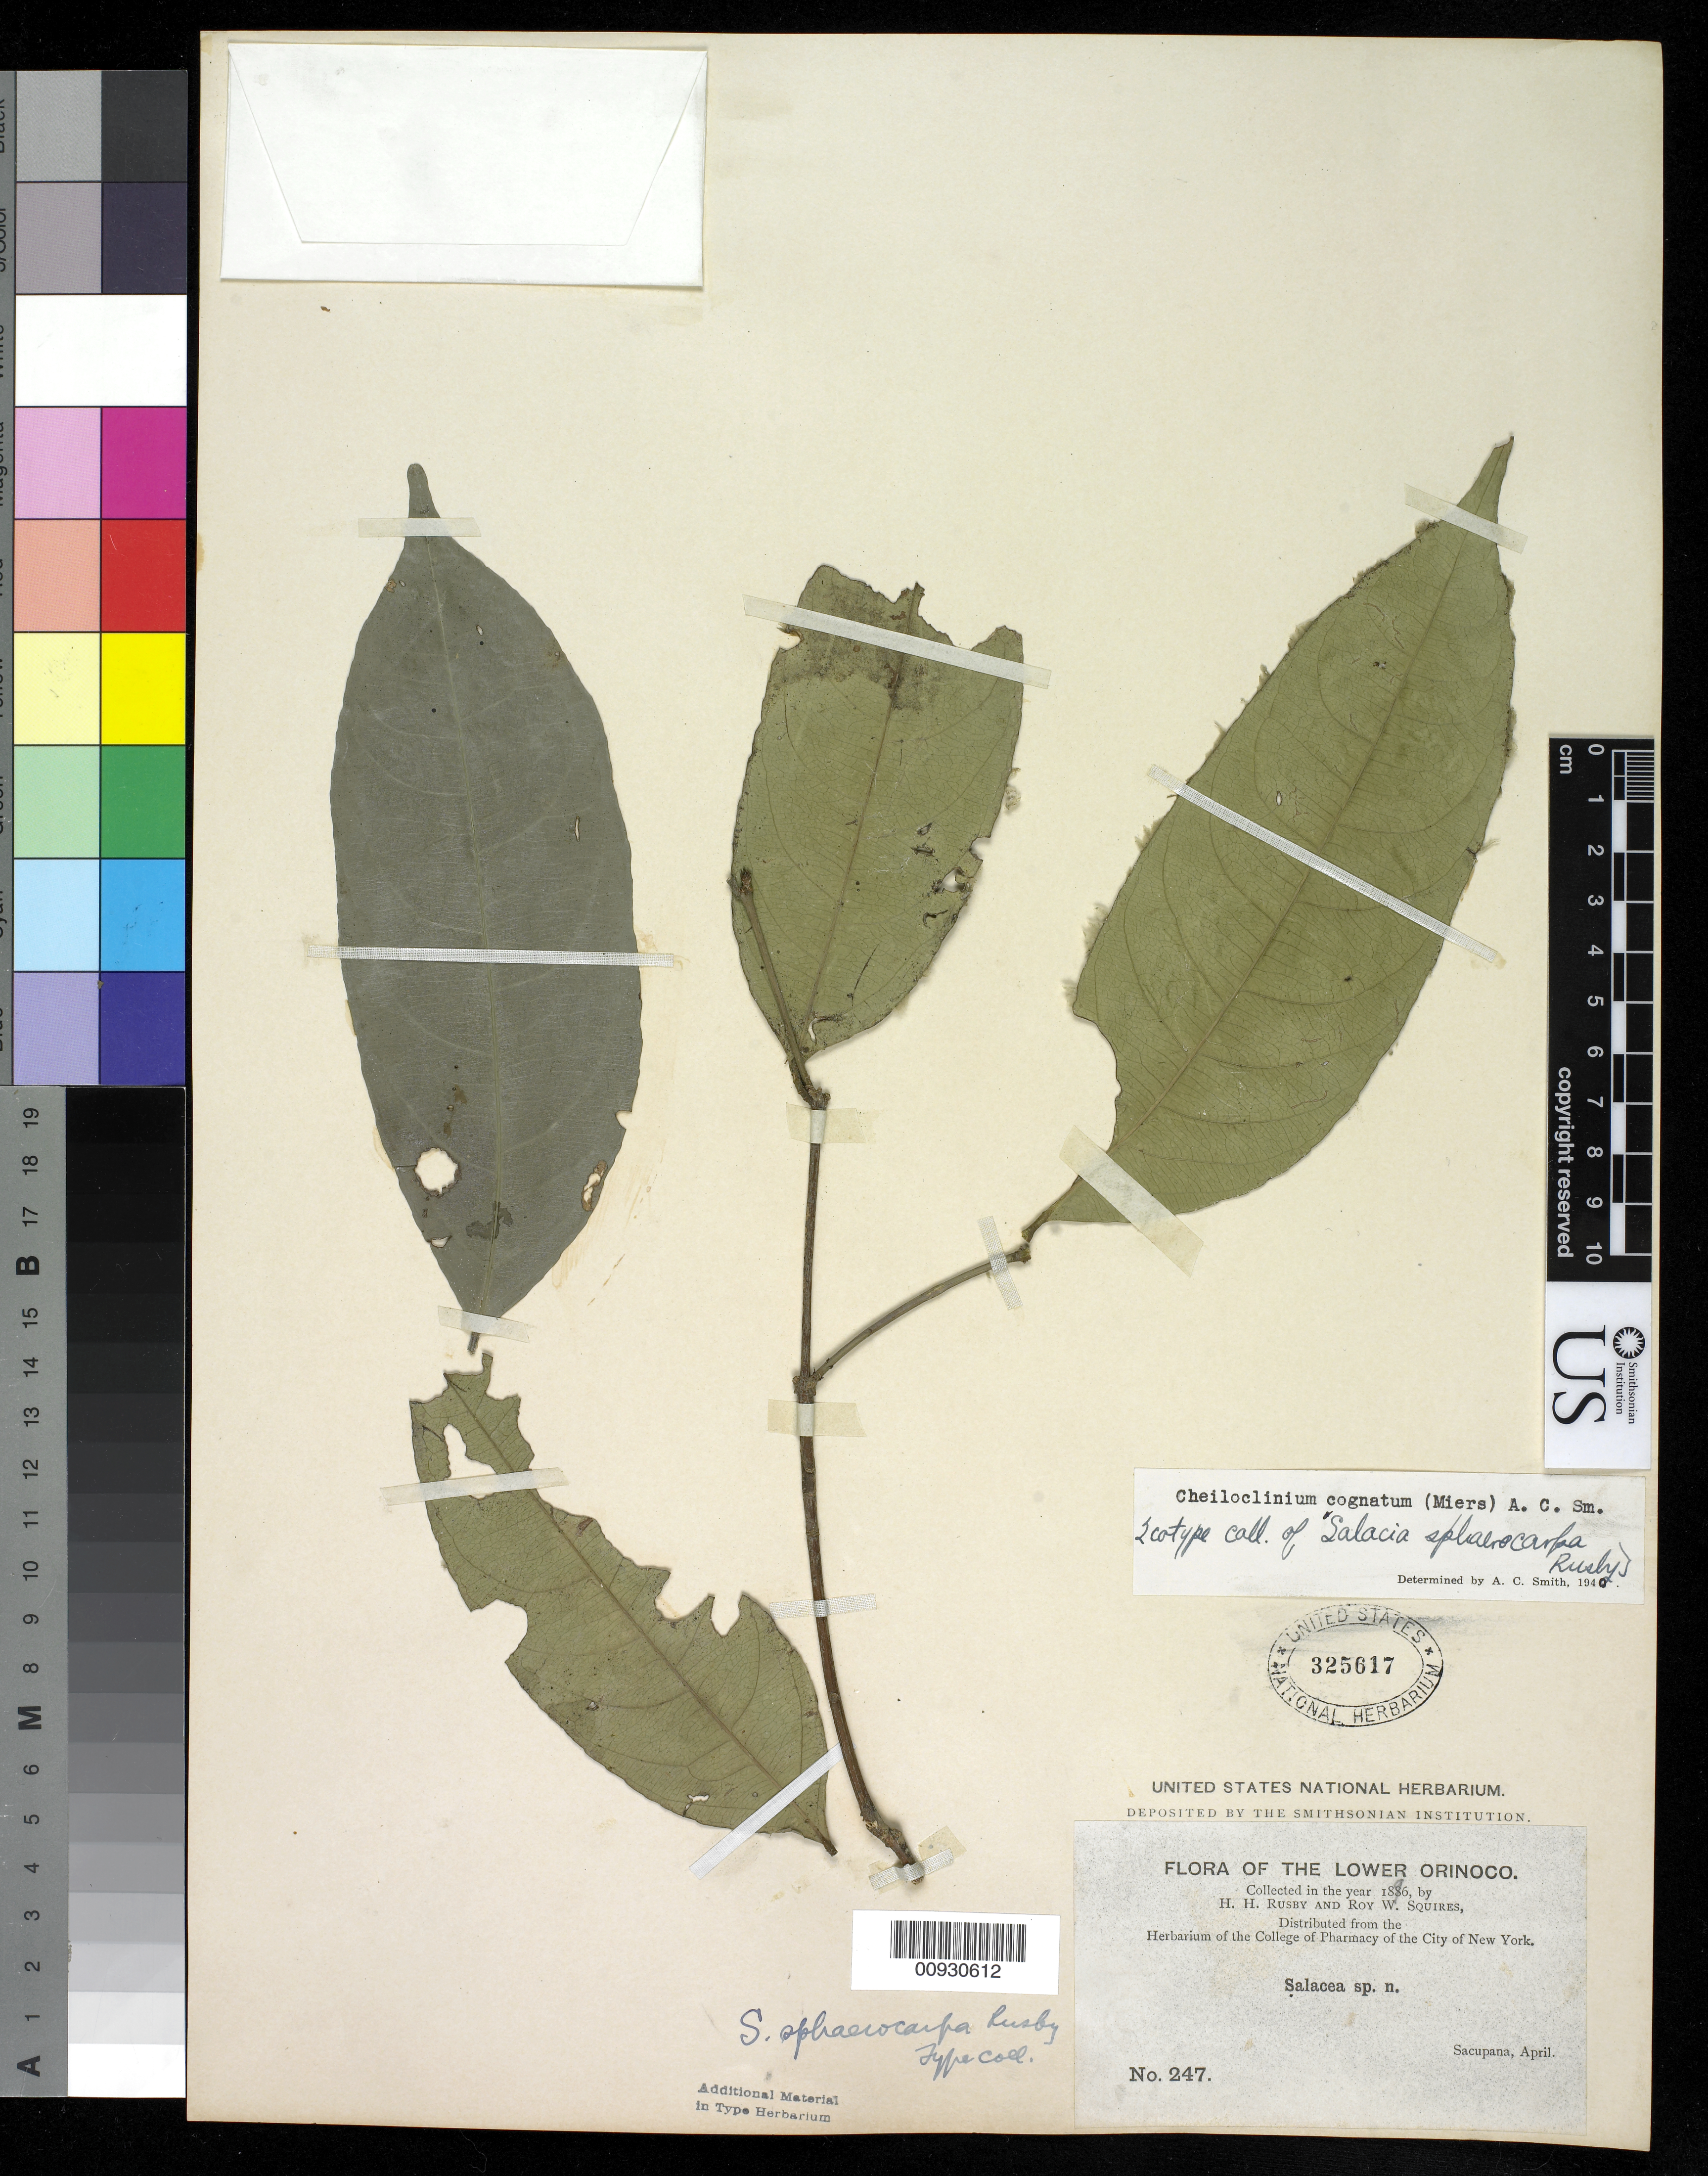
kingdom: Plantae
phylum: Tracheophyta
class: Magnoliopsida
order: Celastrales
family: Celastraceae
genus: Salacia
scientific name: Salacia sphaerocarpa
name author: Rusby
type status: Isosyntype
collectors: H. H. Rusby & R. Squires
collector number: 247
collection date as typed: April 1896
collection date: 1896-04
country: Venezuela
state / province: Delta Amacuro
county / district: Antonio Díaz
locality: Lower Orinoco, Sacupana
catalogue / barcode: US 325617